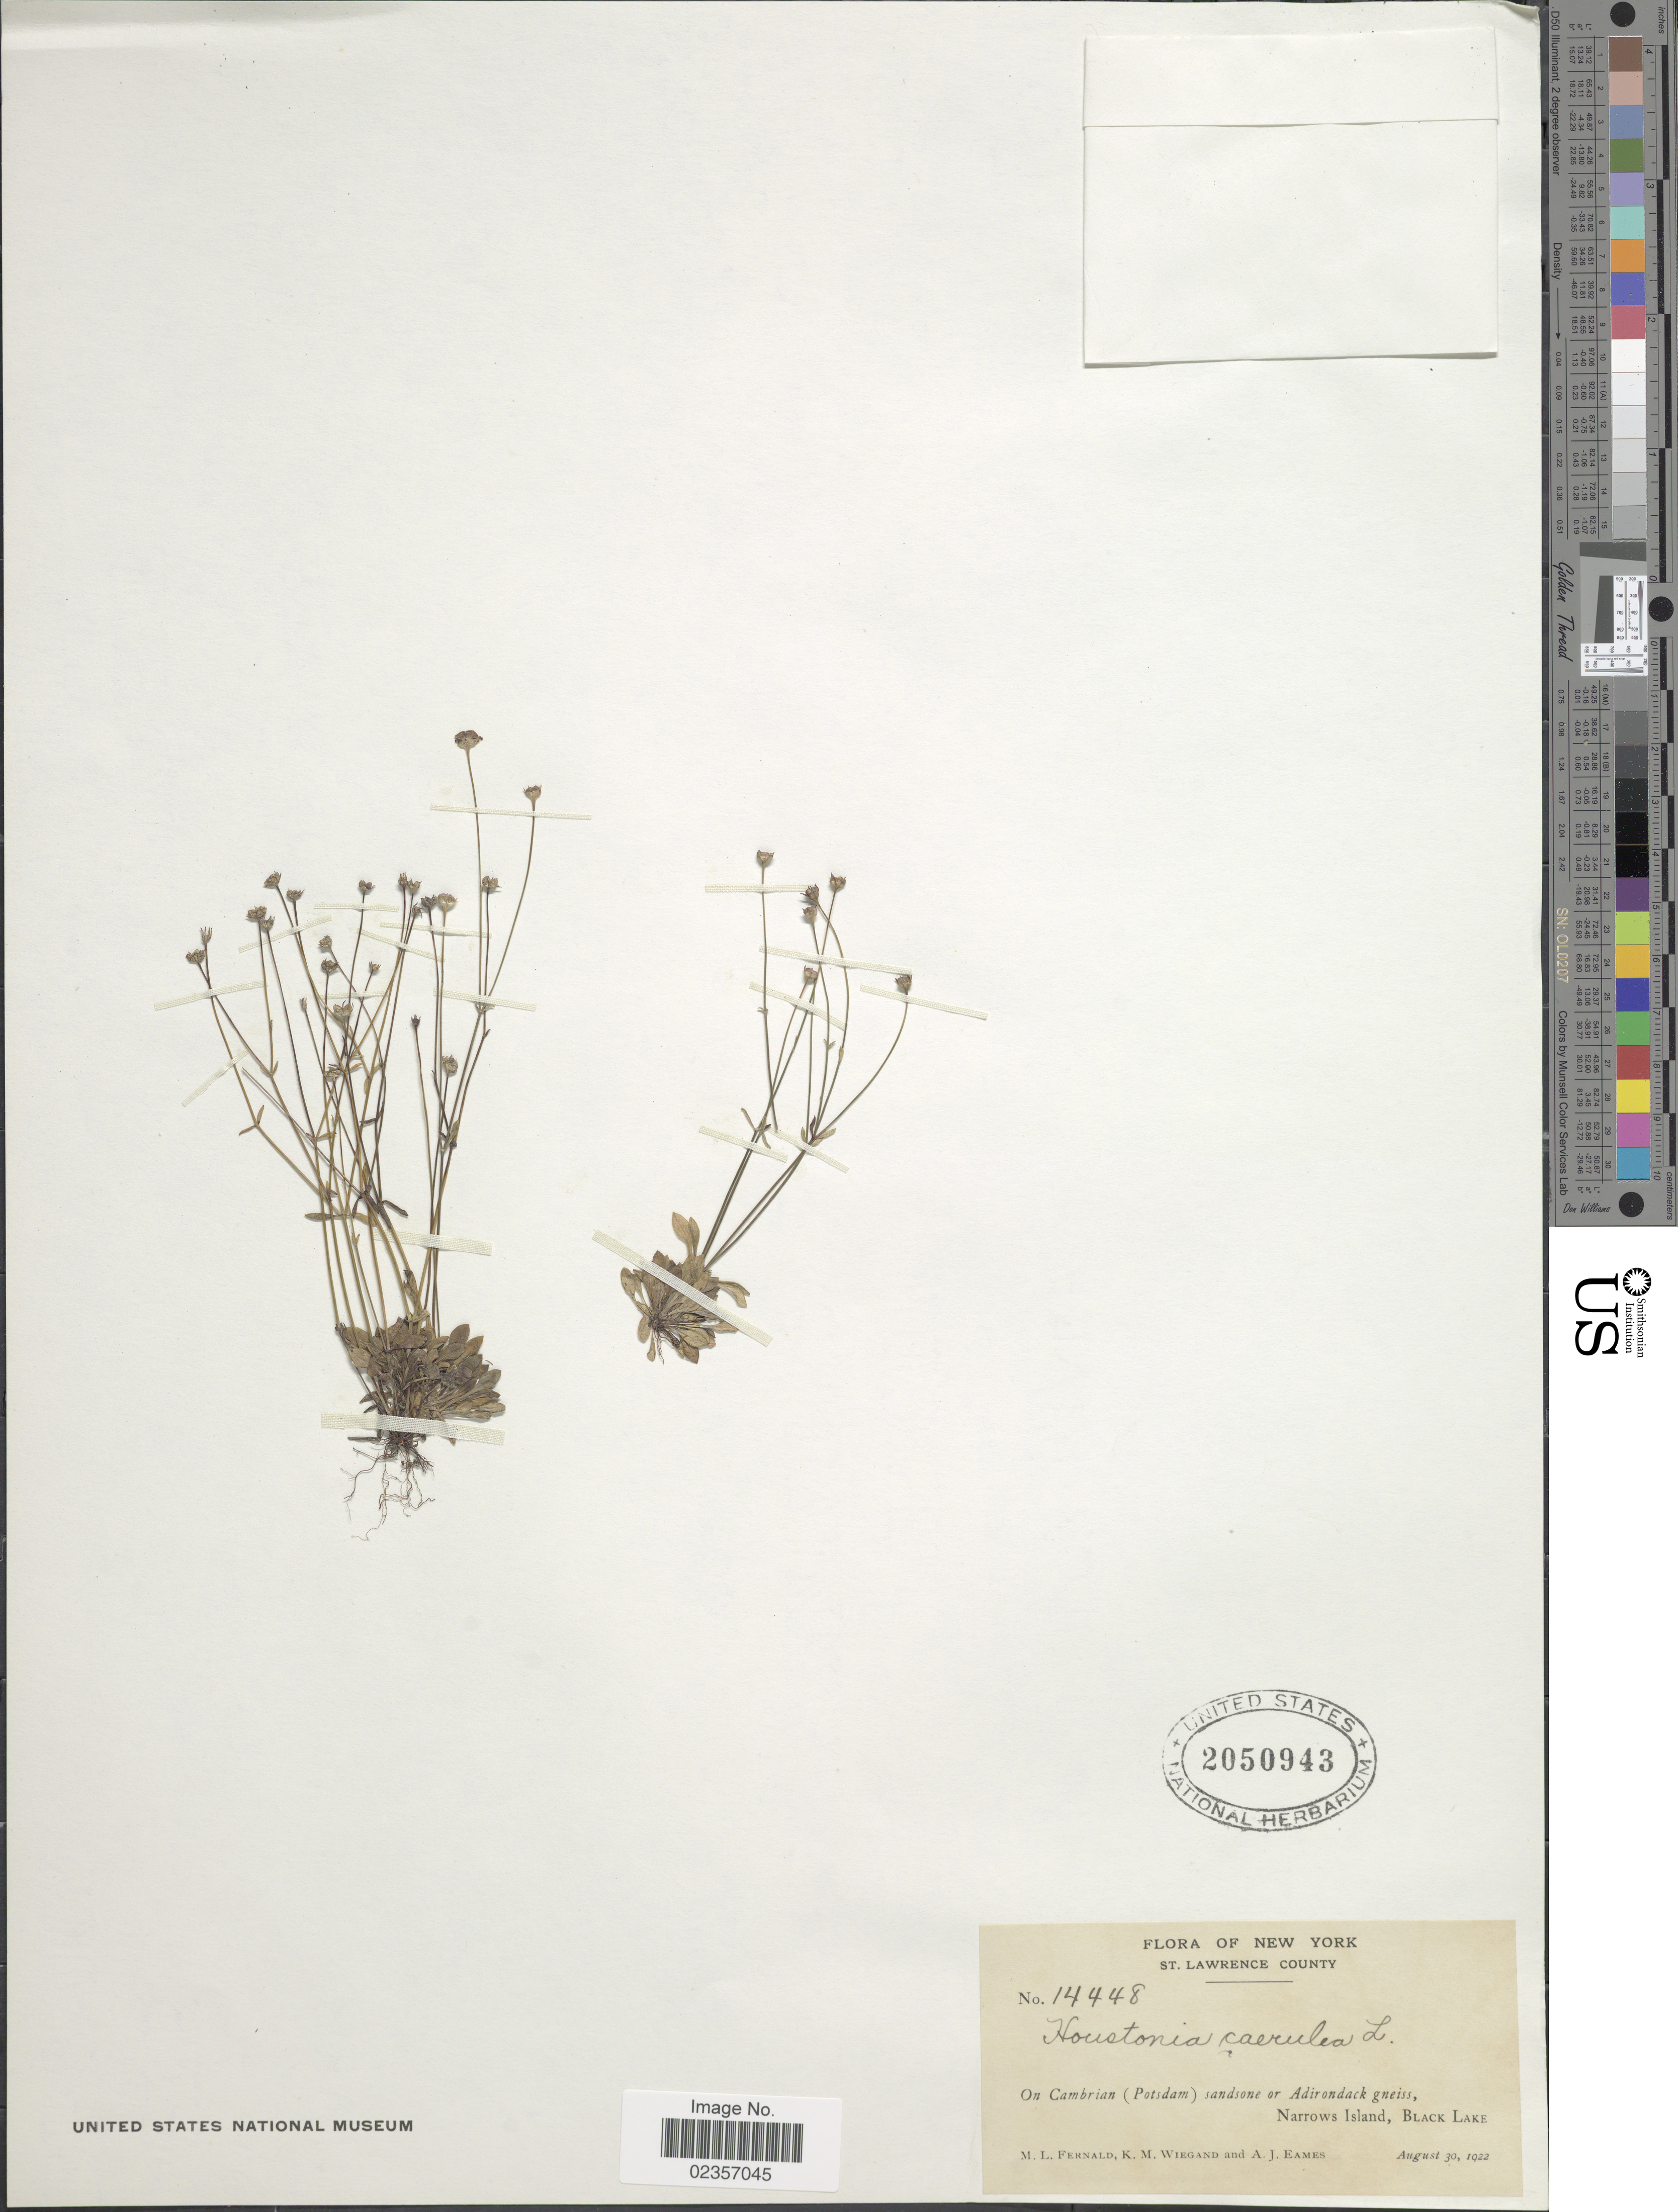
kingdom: Plantae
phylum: Tracheophyta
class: Magnoliopsida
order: Gentianales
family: Rubiaceae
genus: Houstonia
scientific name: Houstonia caerulea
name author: L.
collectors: M. L. Fernald, K. M. Wiegand & A. J. Eames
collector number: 14448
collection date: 1922-08-30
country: United States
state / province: New York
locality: St Lawrence County, On Cambrian (Potsdam) sandsrone or Adirondack gneiss, Narrows Island, Black Lake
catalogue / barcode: US 2050943